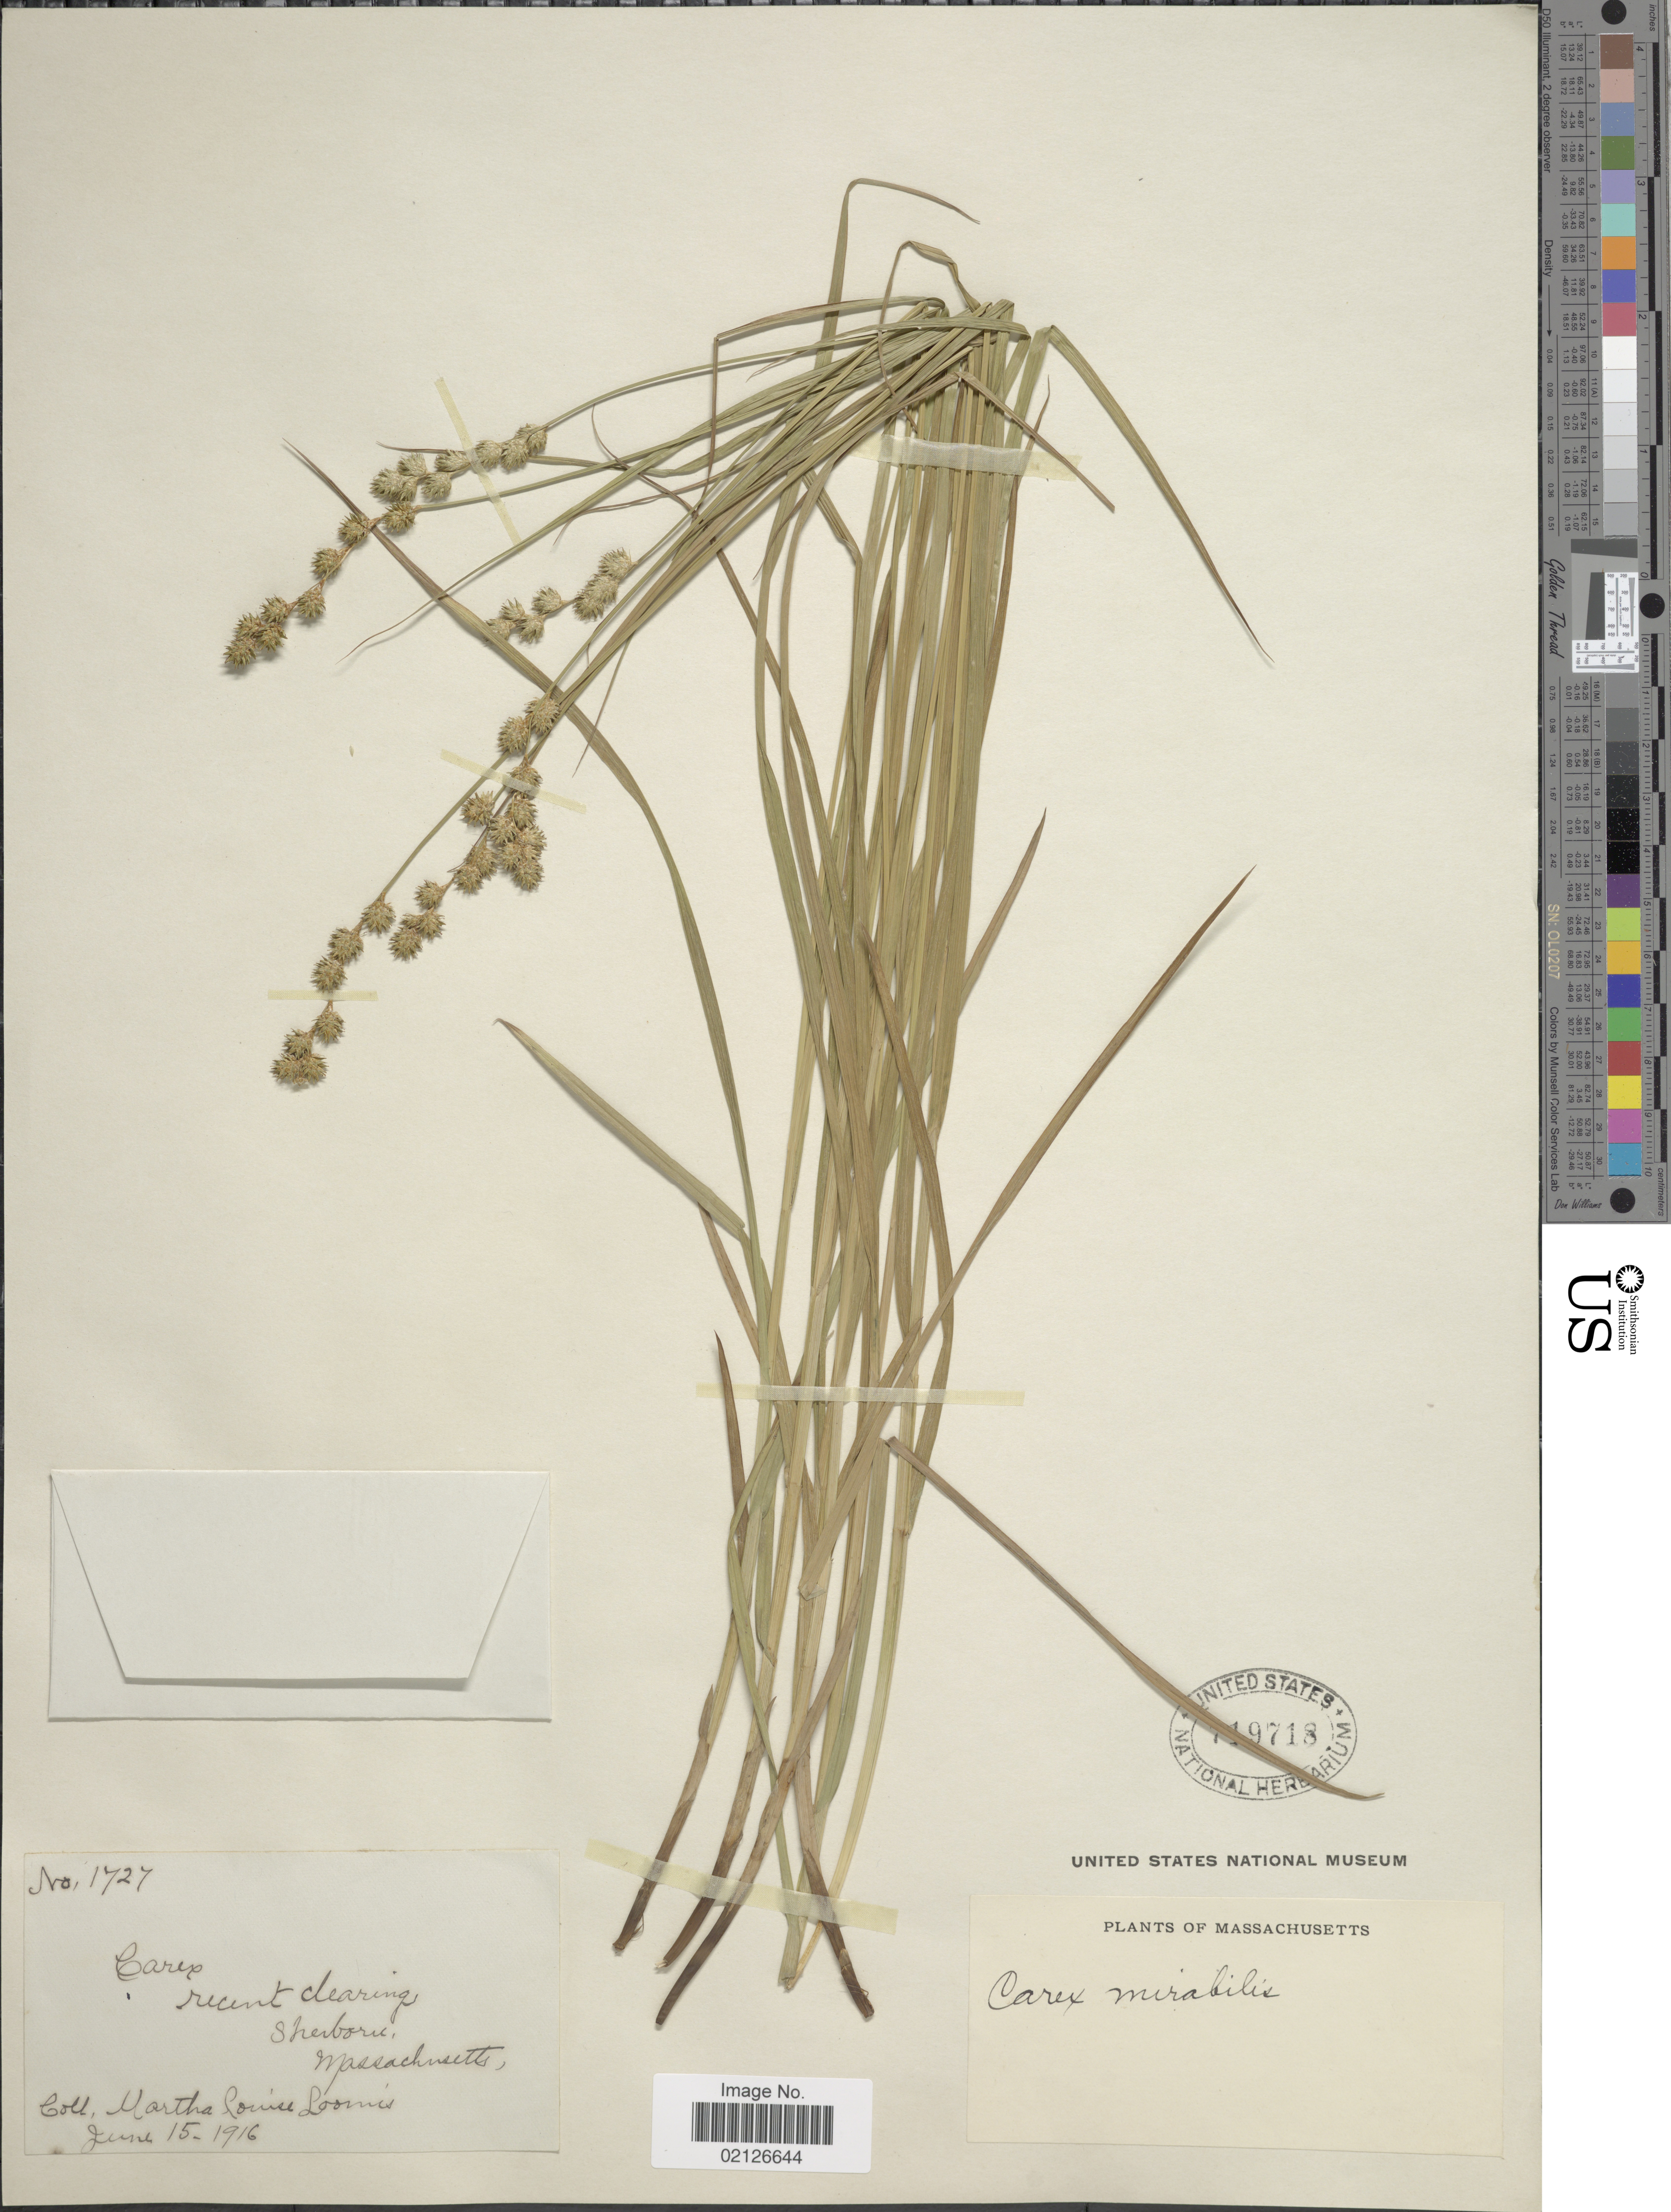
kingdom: Plantae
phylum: Tracheophyta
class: Liliopsida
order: Poales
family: Cyperaceae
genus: Carex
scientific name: Carex normalis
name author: Mack.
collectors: M. L. Loomis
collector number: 1727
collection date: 1916-06-15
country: United States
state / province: Massachusetts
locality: Recent clearings, Sherborn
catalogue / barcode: US 719718